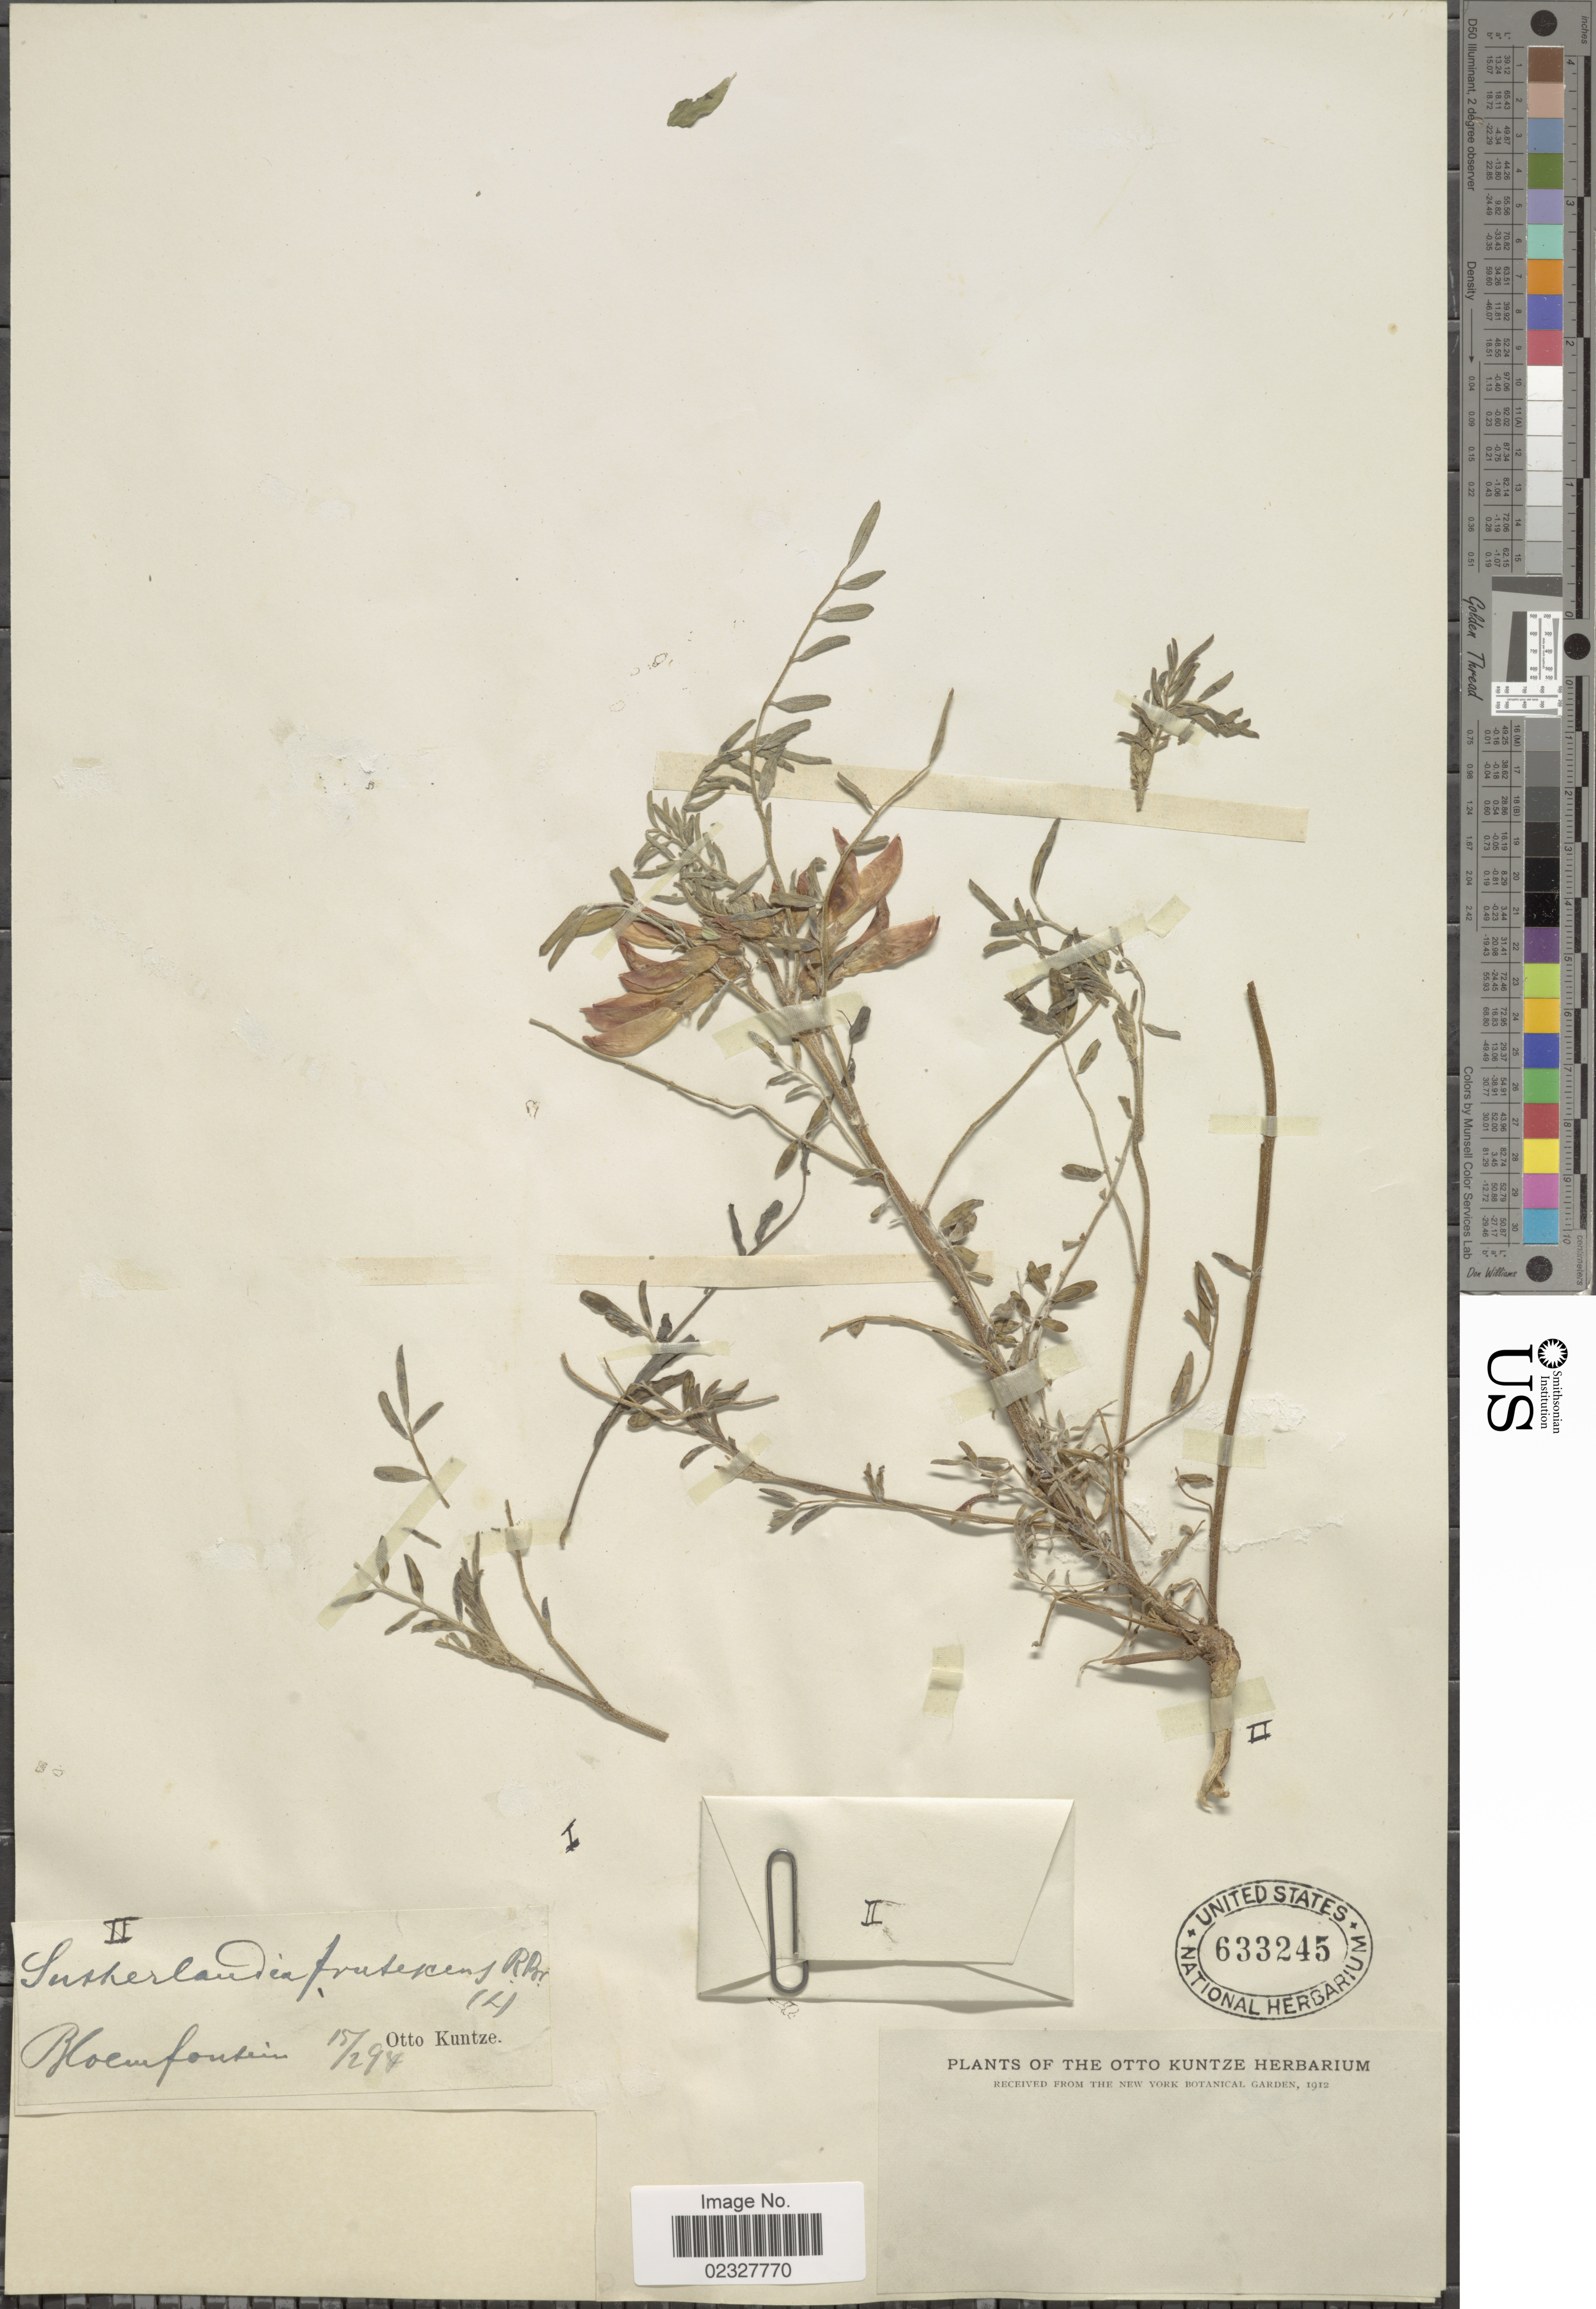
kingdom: Plantae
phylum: Tracheophyta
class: Magnoliopsida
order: Fabales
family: Fabaceae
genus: Sutherlandia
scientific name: Sutherlandia frutescens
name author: (L.) R. Br. ex W.T. Aiton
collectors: C.E.O. Kuntze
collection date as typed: Transcribed d/m/y: 15/2/94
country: South Africa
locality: Bloemfontein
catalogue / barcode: US 633245